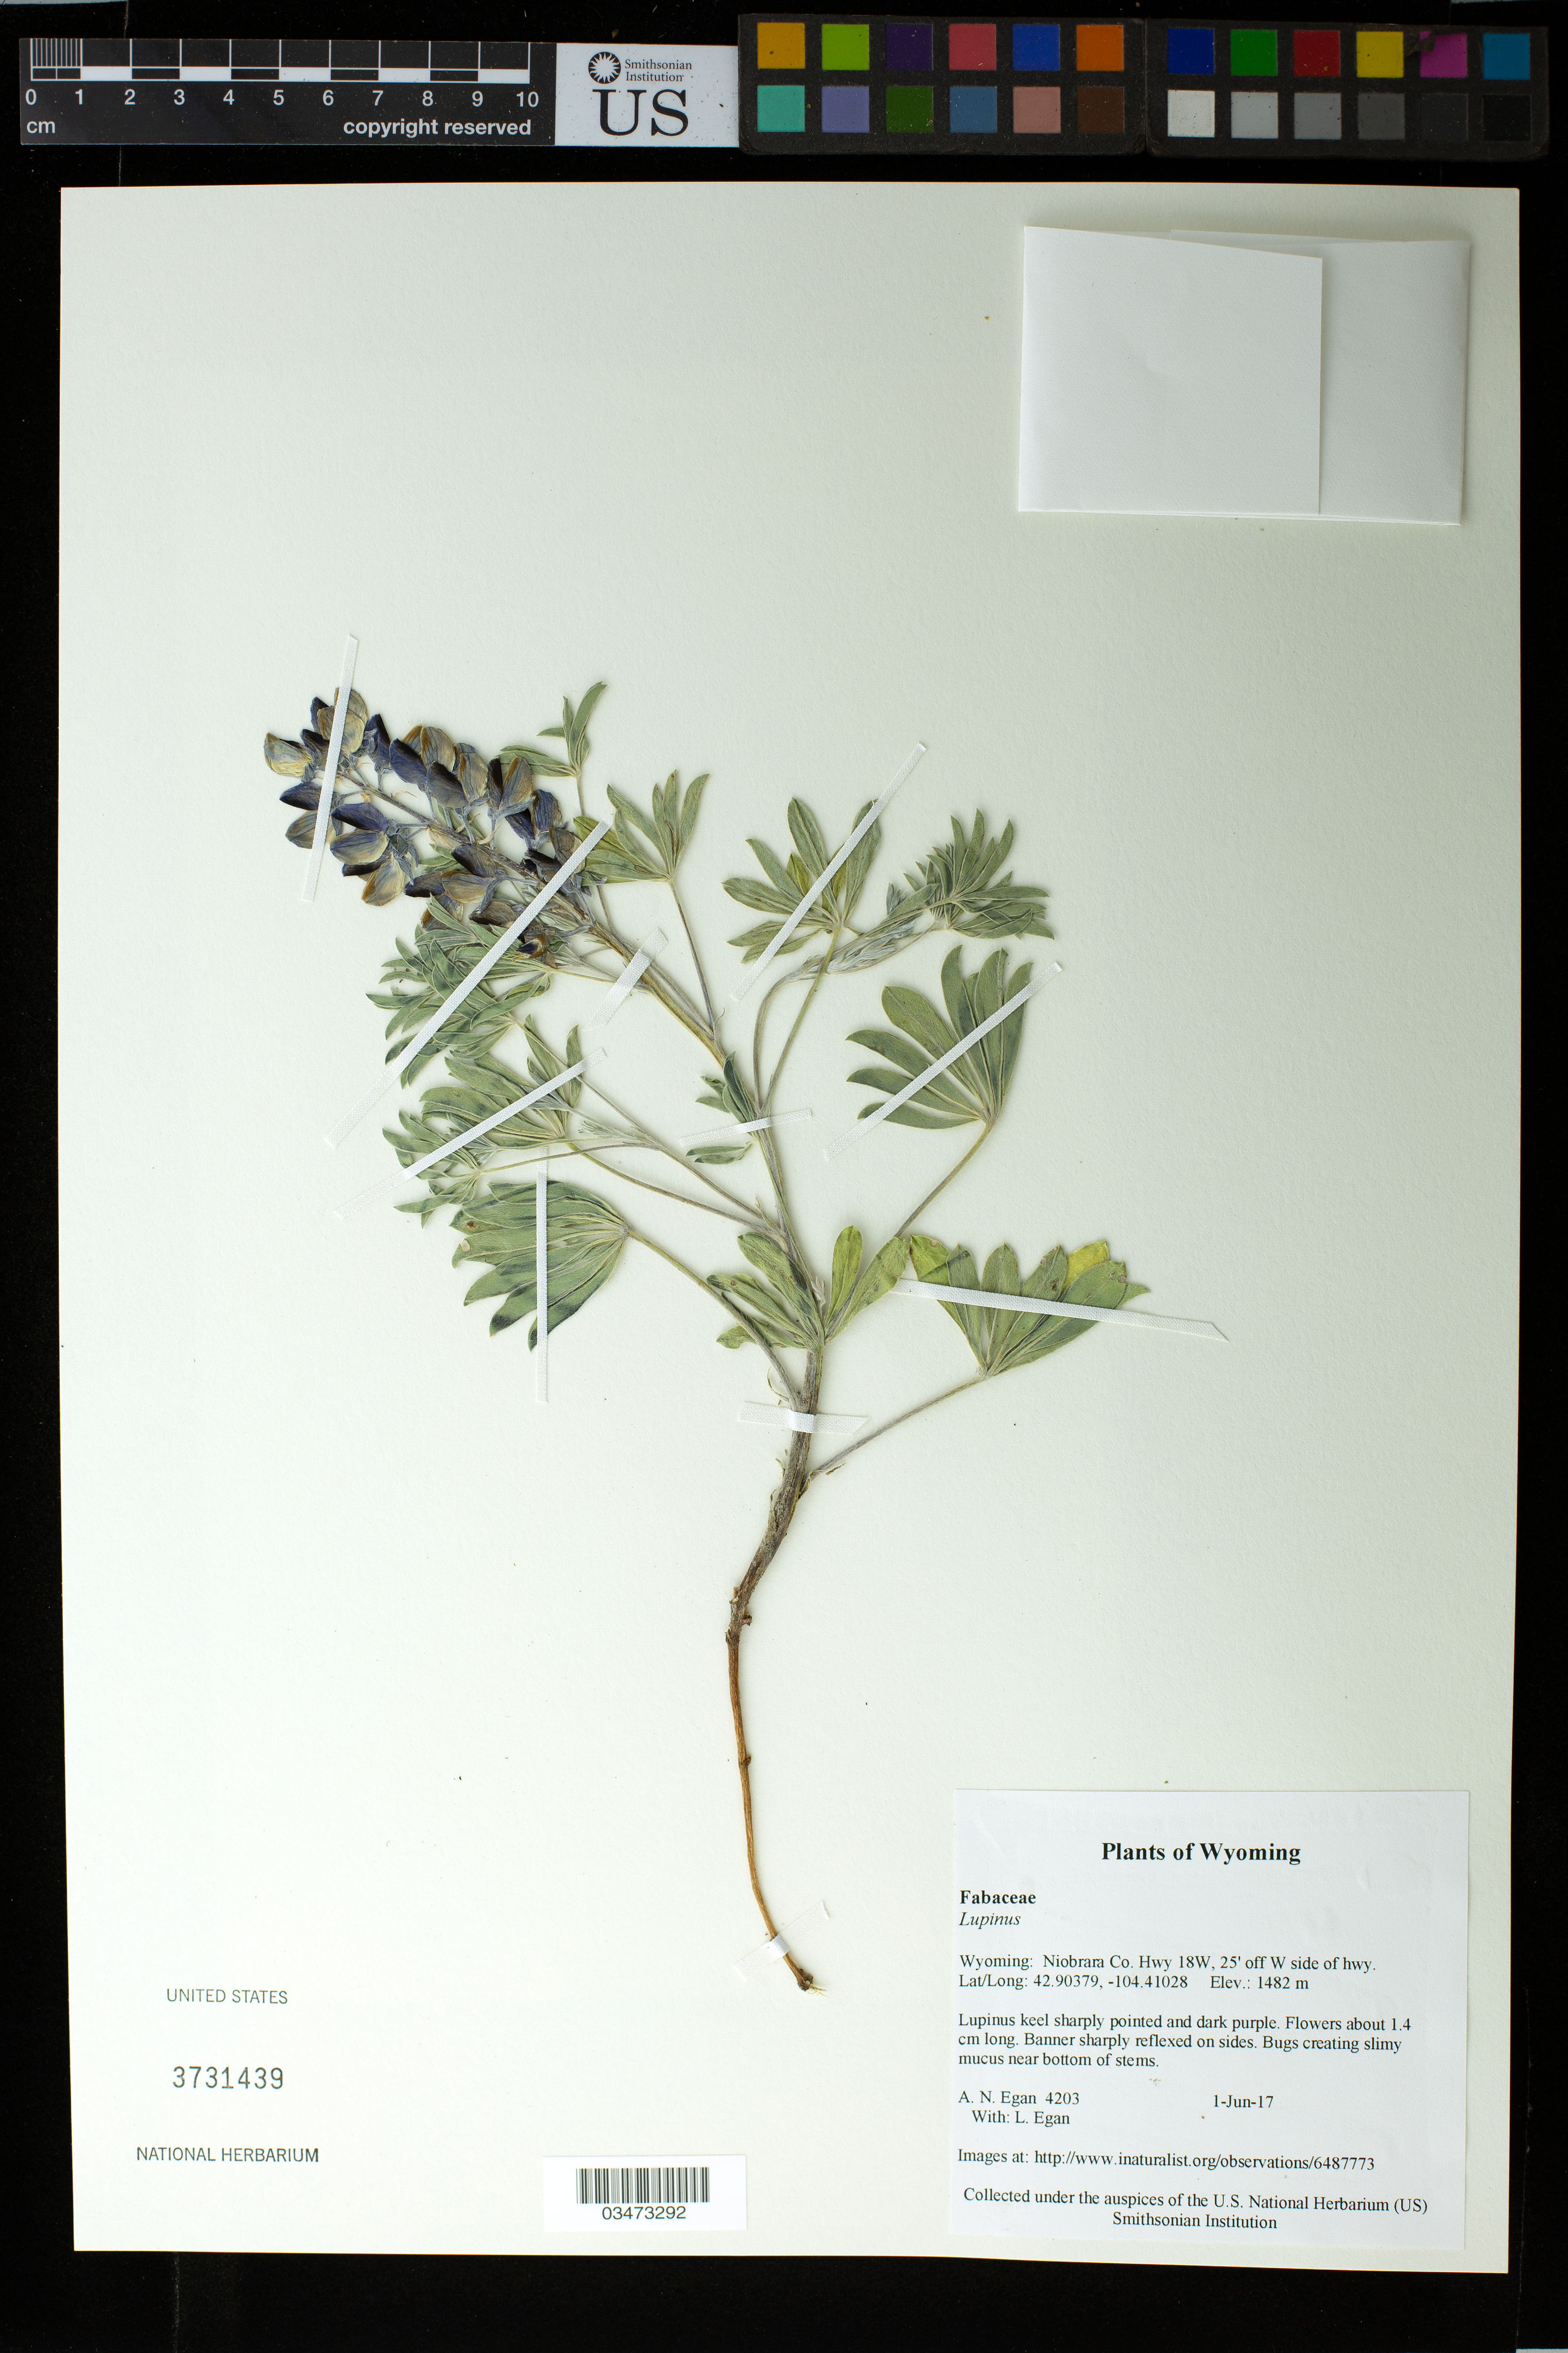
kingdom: Plantae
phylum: Tracheophyta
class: Magnoliopsida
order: Fabales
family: Fabaceae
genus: Lupinus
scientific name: Lupinus sp.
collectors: A. N. Egan & L. Egan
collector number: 4203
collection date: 2017-06-01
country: United States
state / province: Wyoming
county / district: Niobrara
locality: Hwy 18W, 25' off W side of hwy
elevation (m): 1482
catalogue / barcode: US 3731439